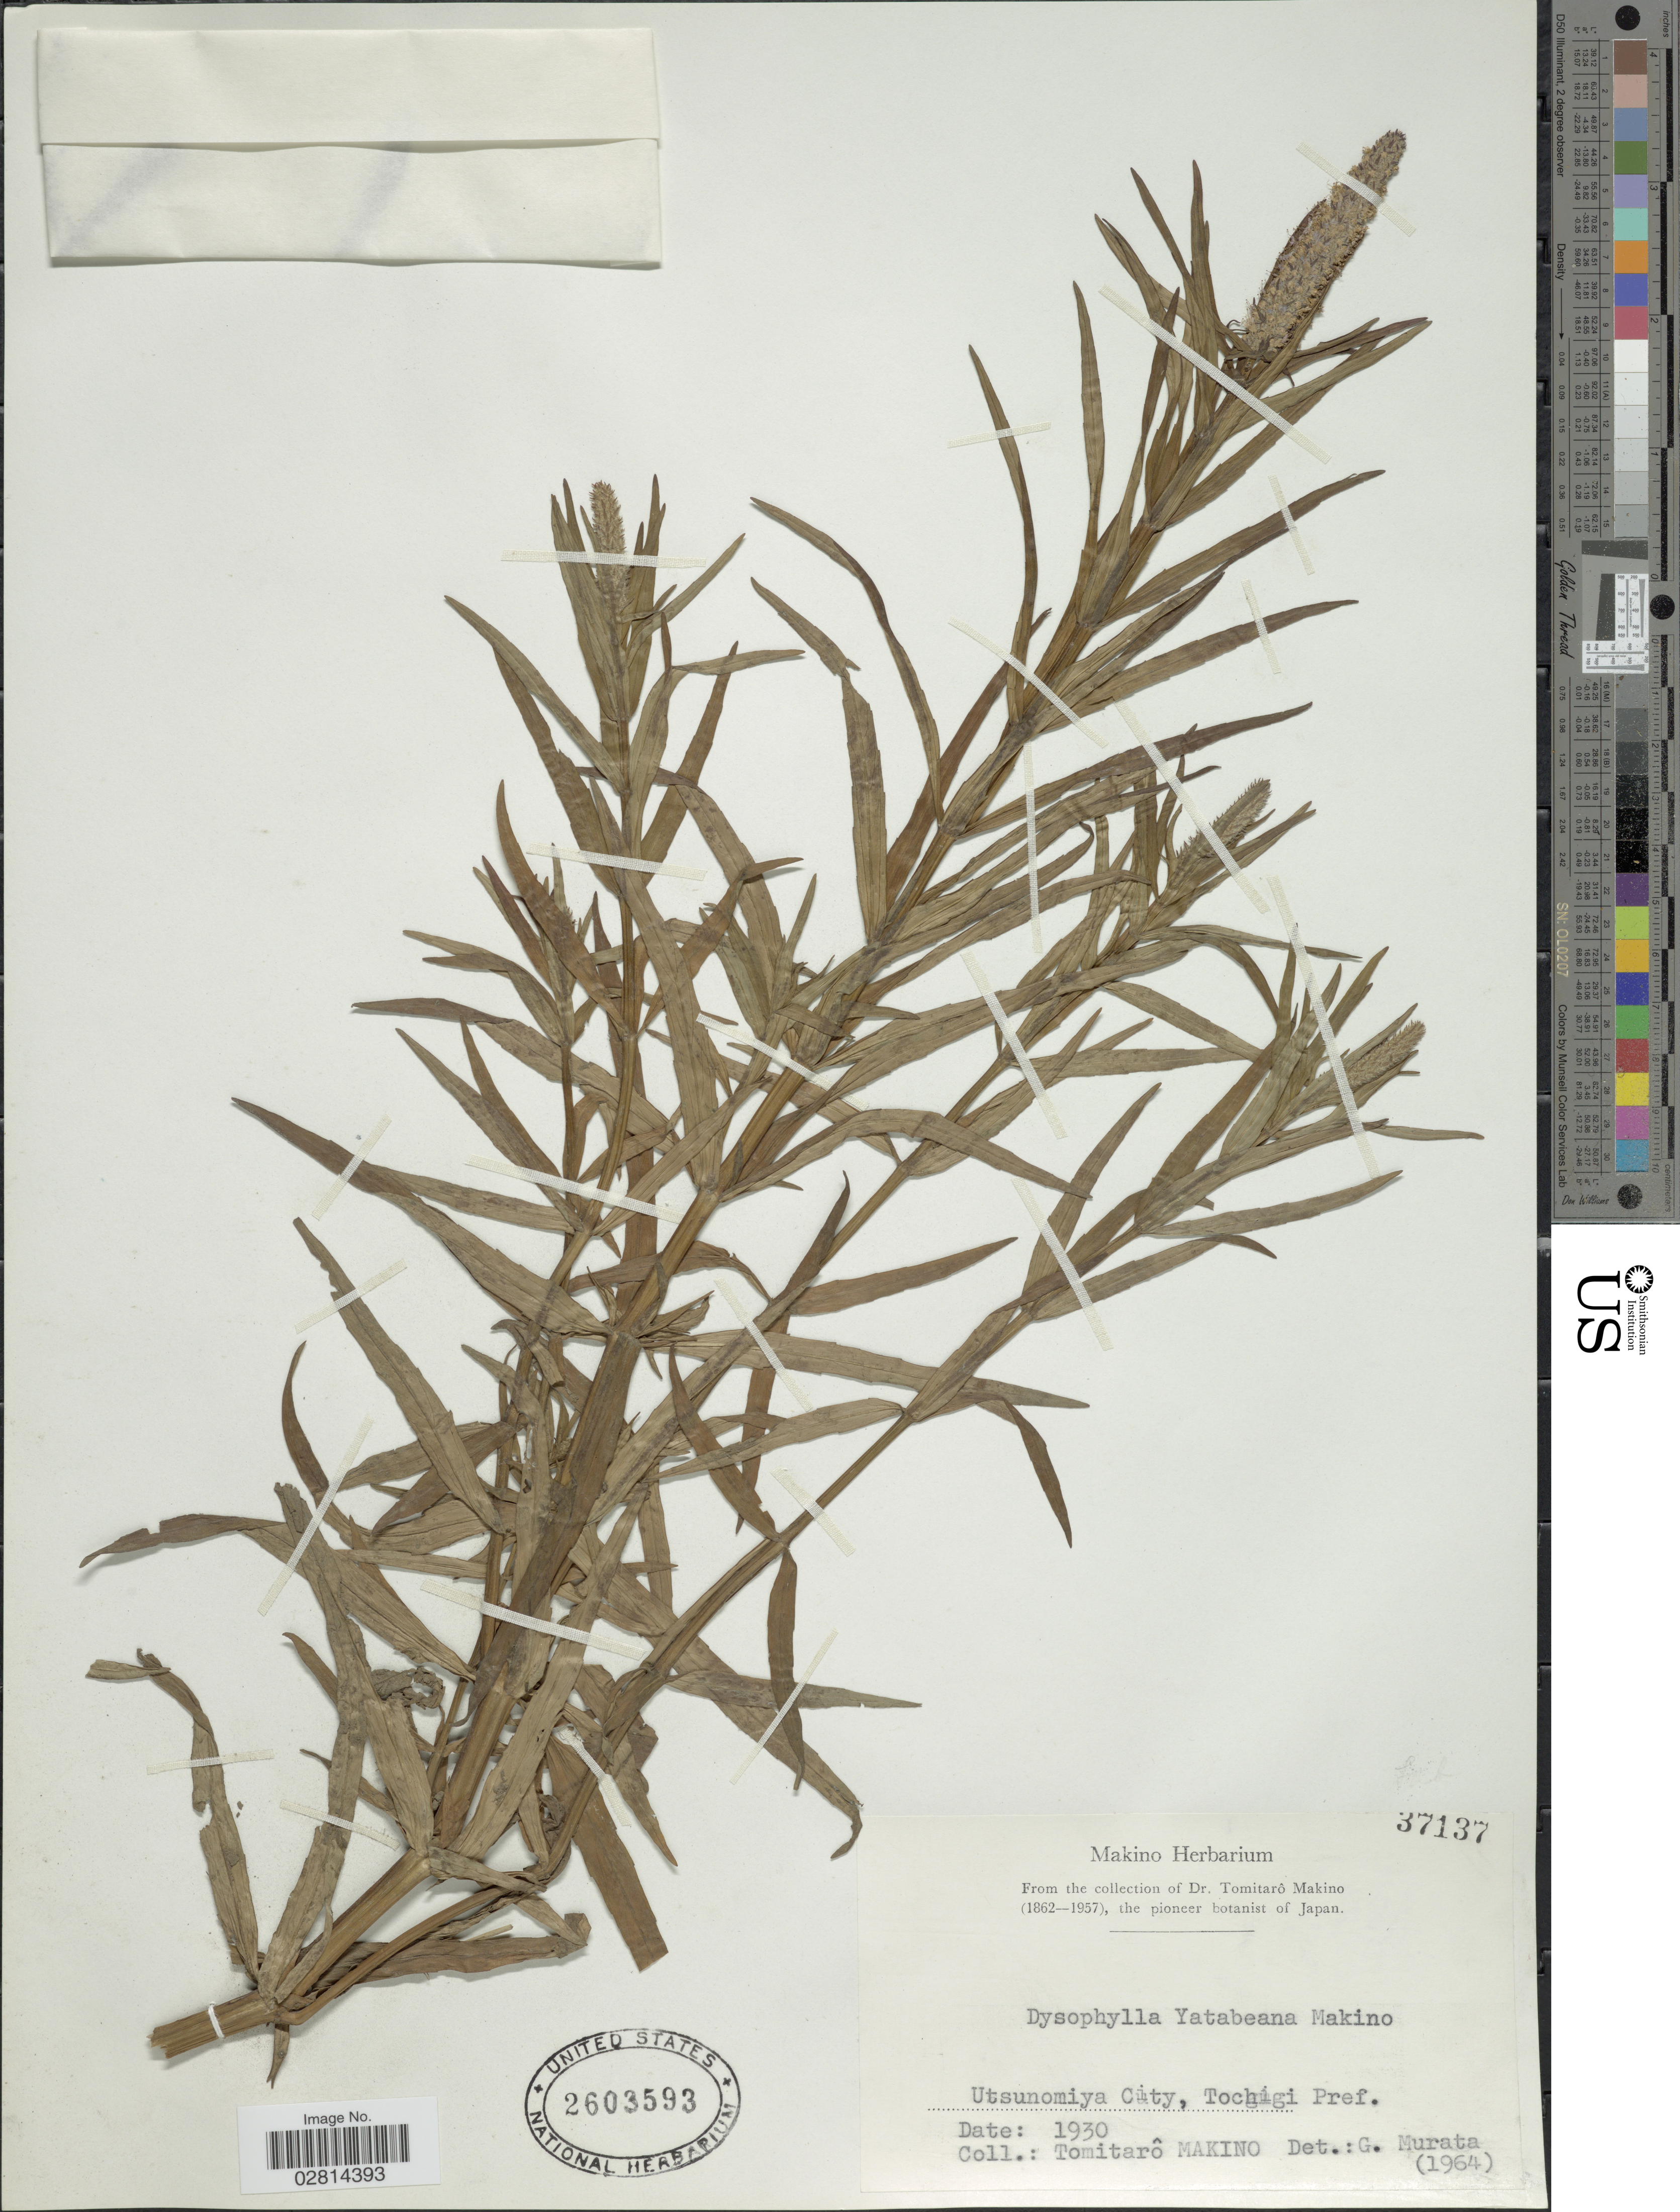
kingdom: Plantae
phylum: Tracheophyta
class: Magnoliopsida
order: Lamiales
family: Lamiaceae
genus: Pogostemon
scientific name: Pogostemon yatabeanus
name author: (Makino) Press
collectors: T. Makino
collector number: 37137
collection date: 1930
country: Japan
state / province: Totigi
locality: Utsumomiya City, Tochigi Pref.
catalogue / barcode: US 2603593